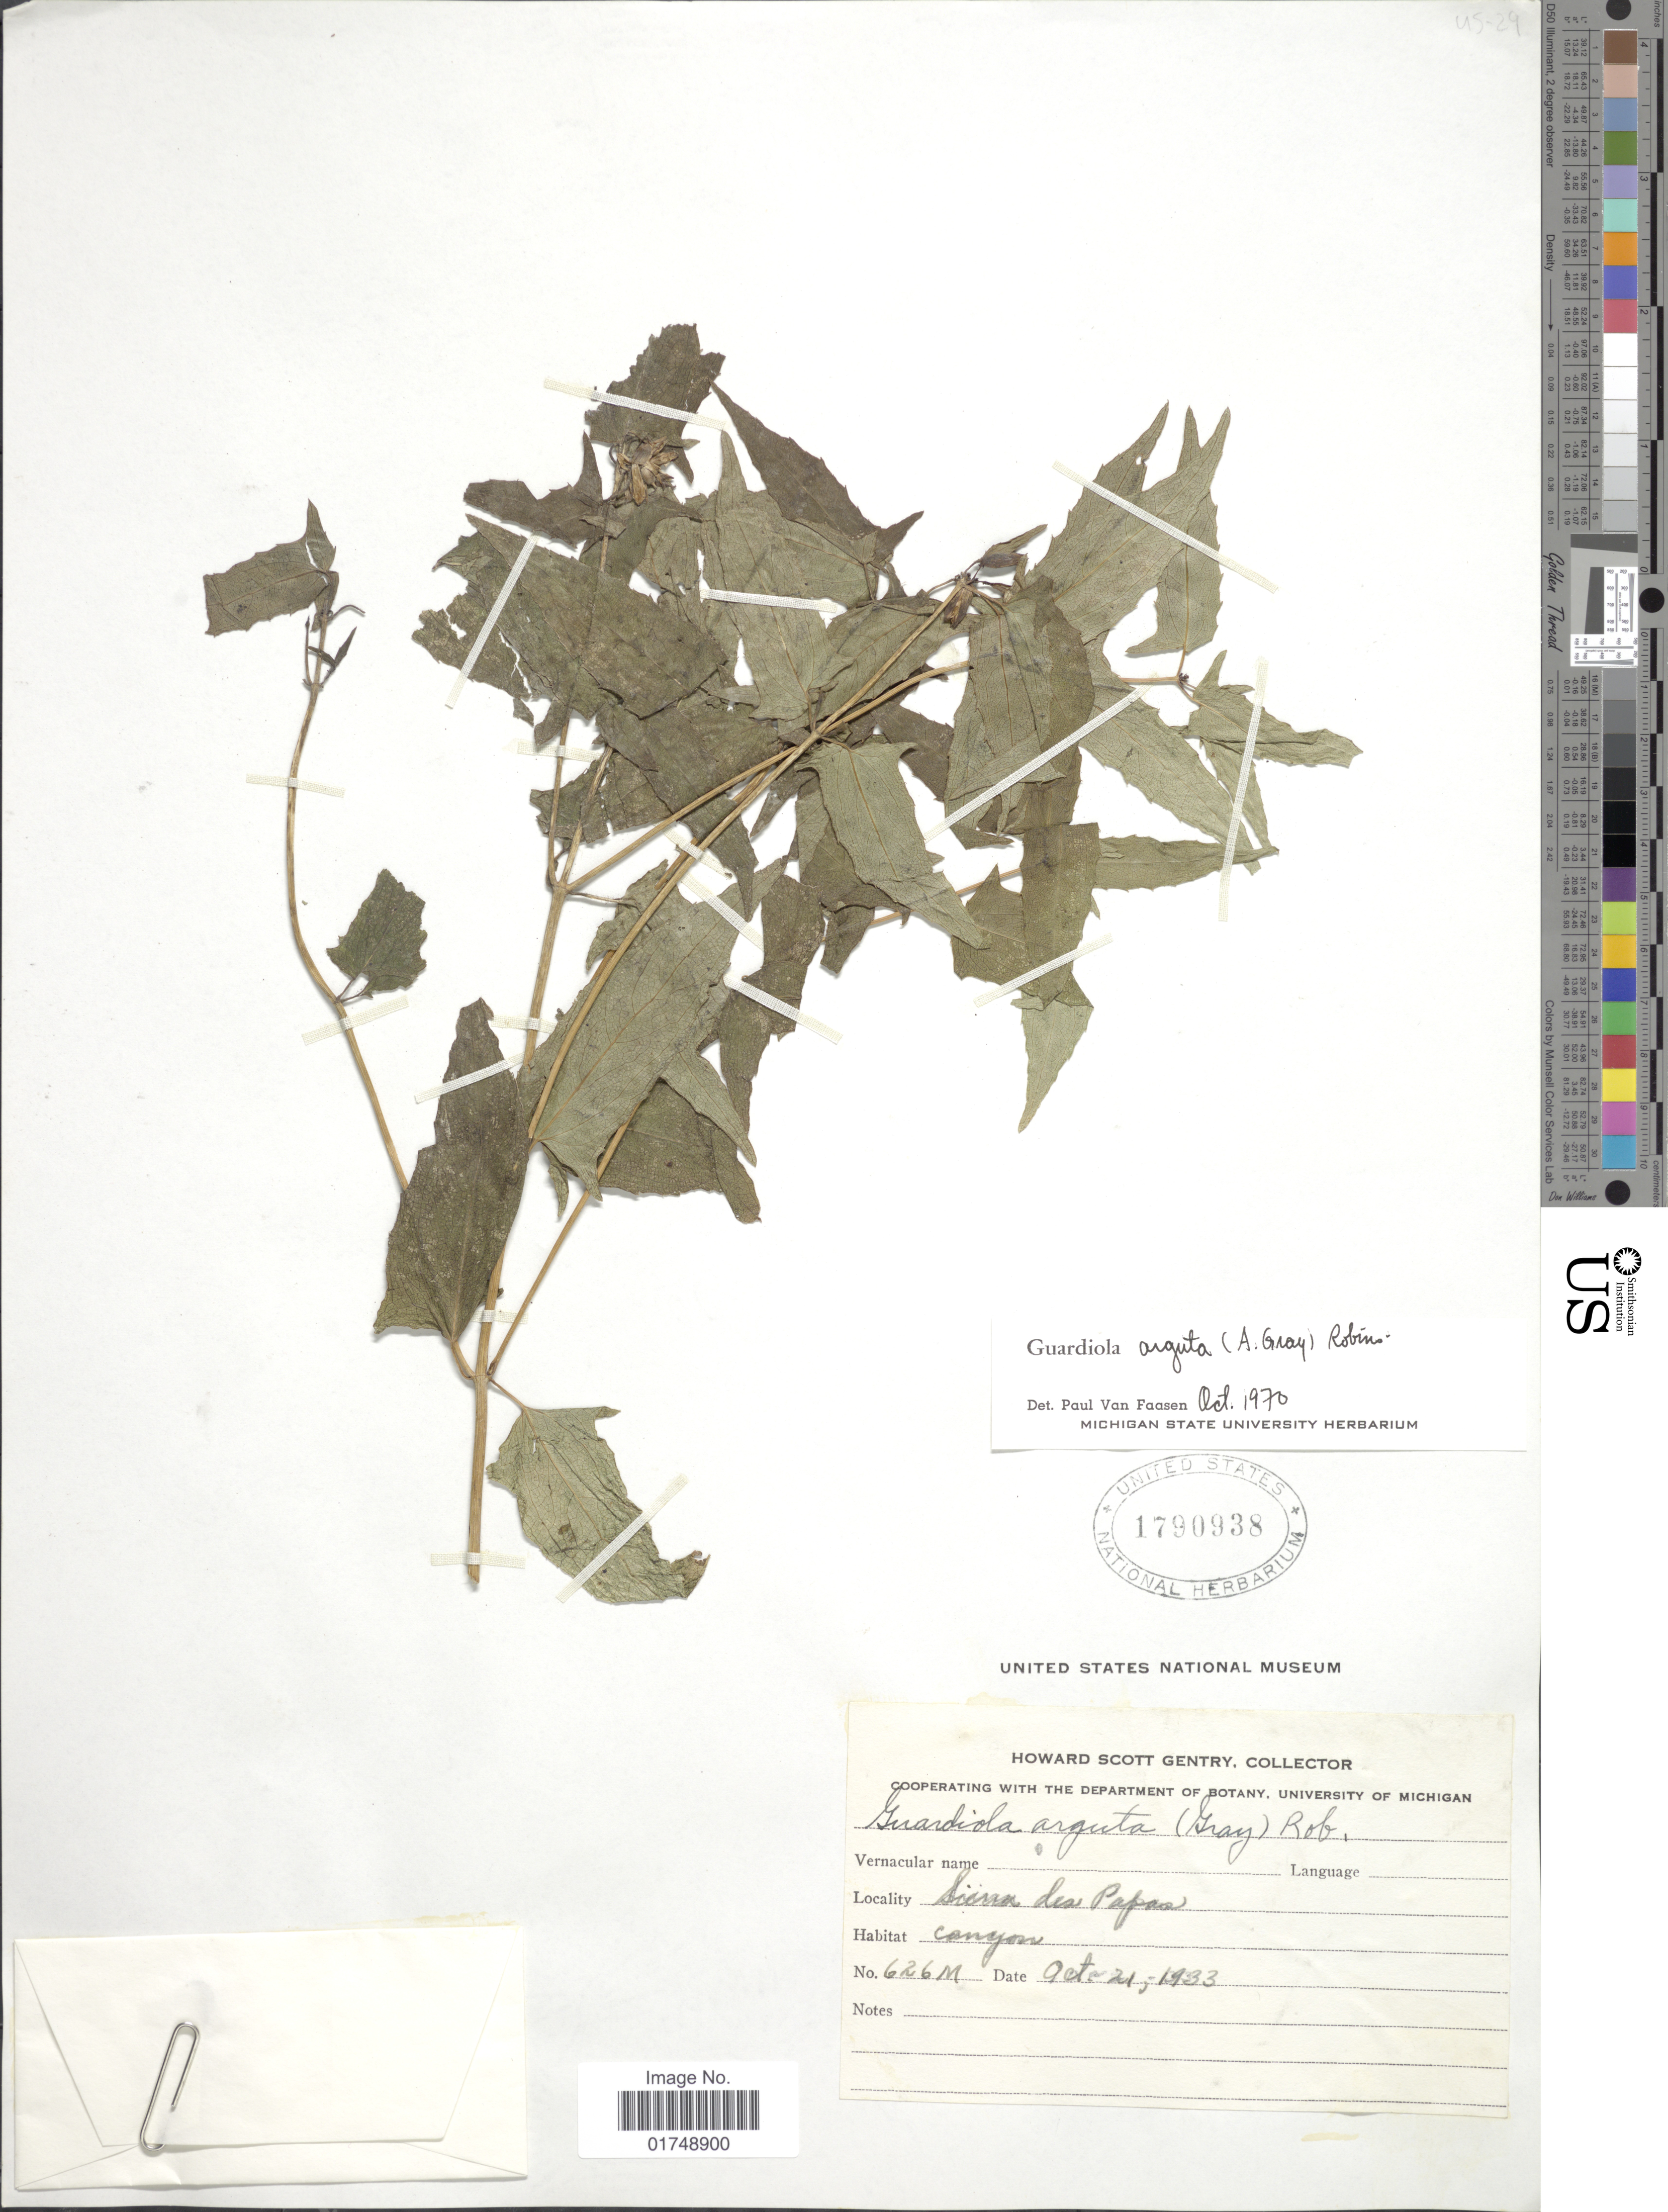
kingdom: Plantae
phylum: Tracheophyta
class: Magnoliopsida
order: Asterales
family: Asteraceae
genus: Guardiola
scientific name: Guardiola arguta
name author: (A. Gray) B.L. Rob.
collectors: H. S. Gentry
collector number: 626M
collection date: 1933-10-21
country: Mexico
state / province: Nuevo León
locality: Sierra des Papas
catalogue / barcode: US 1790938